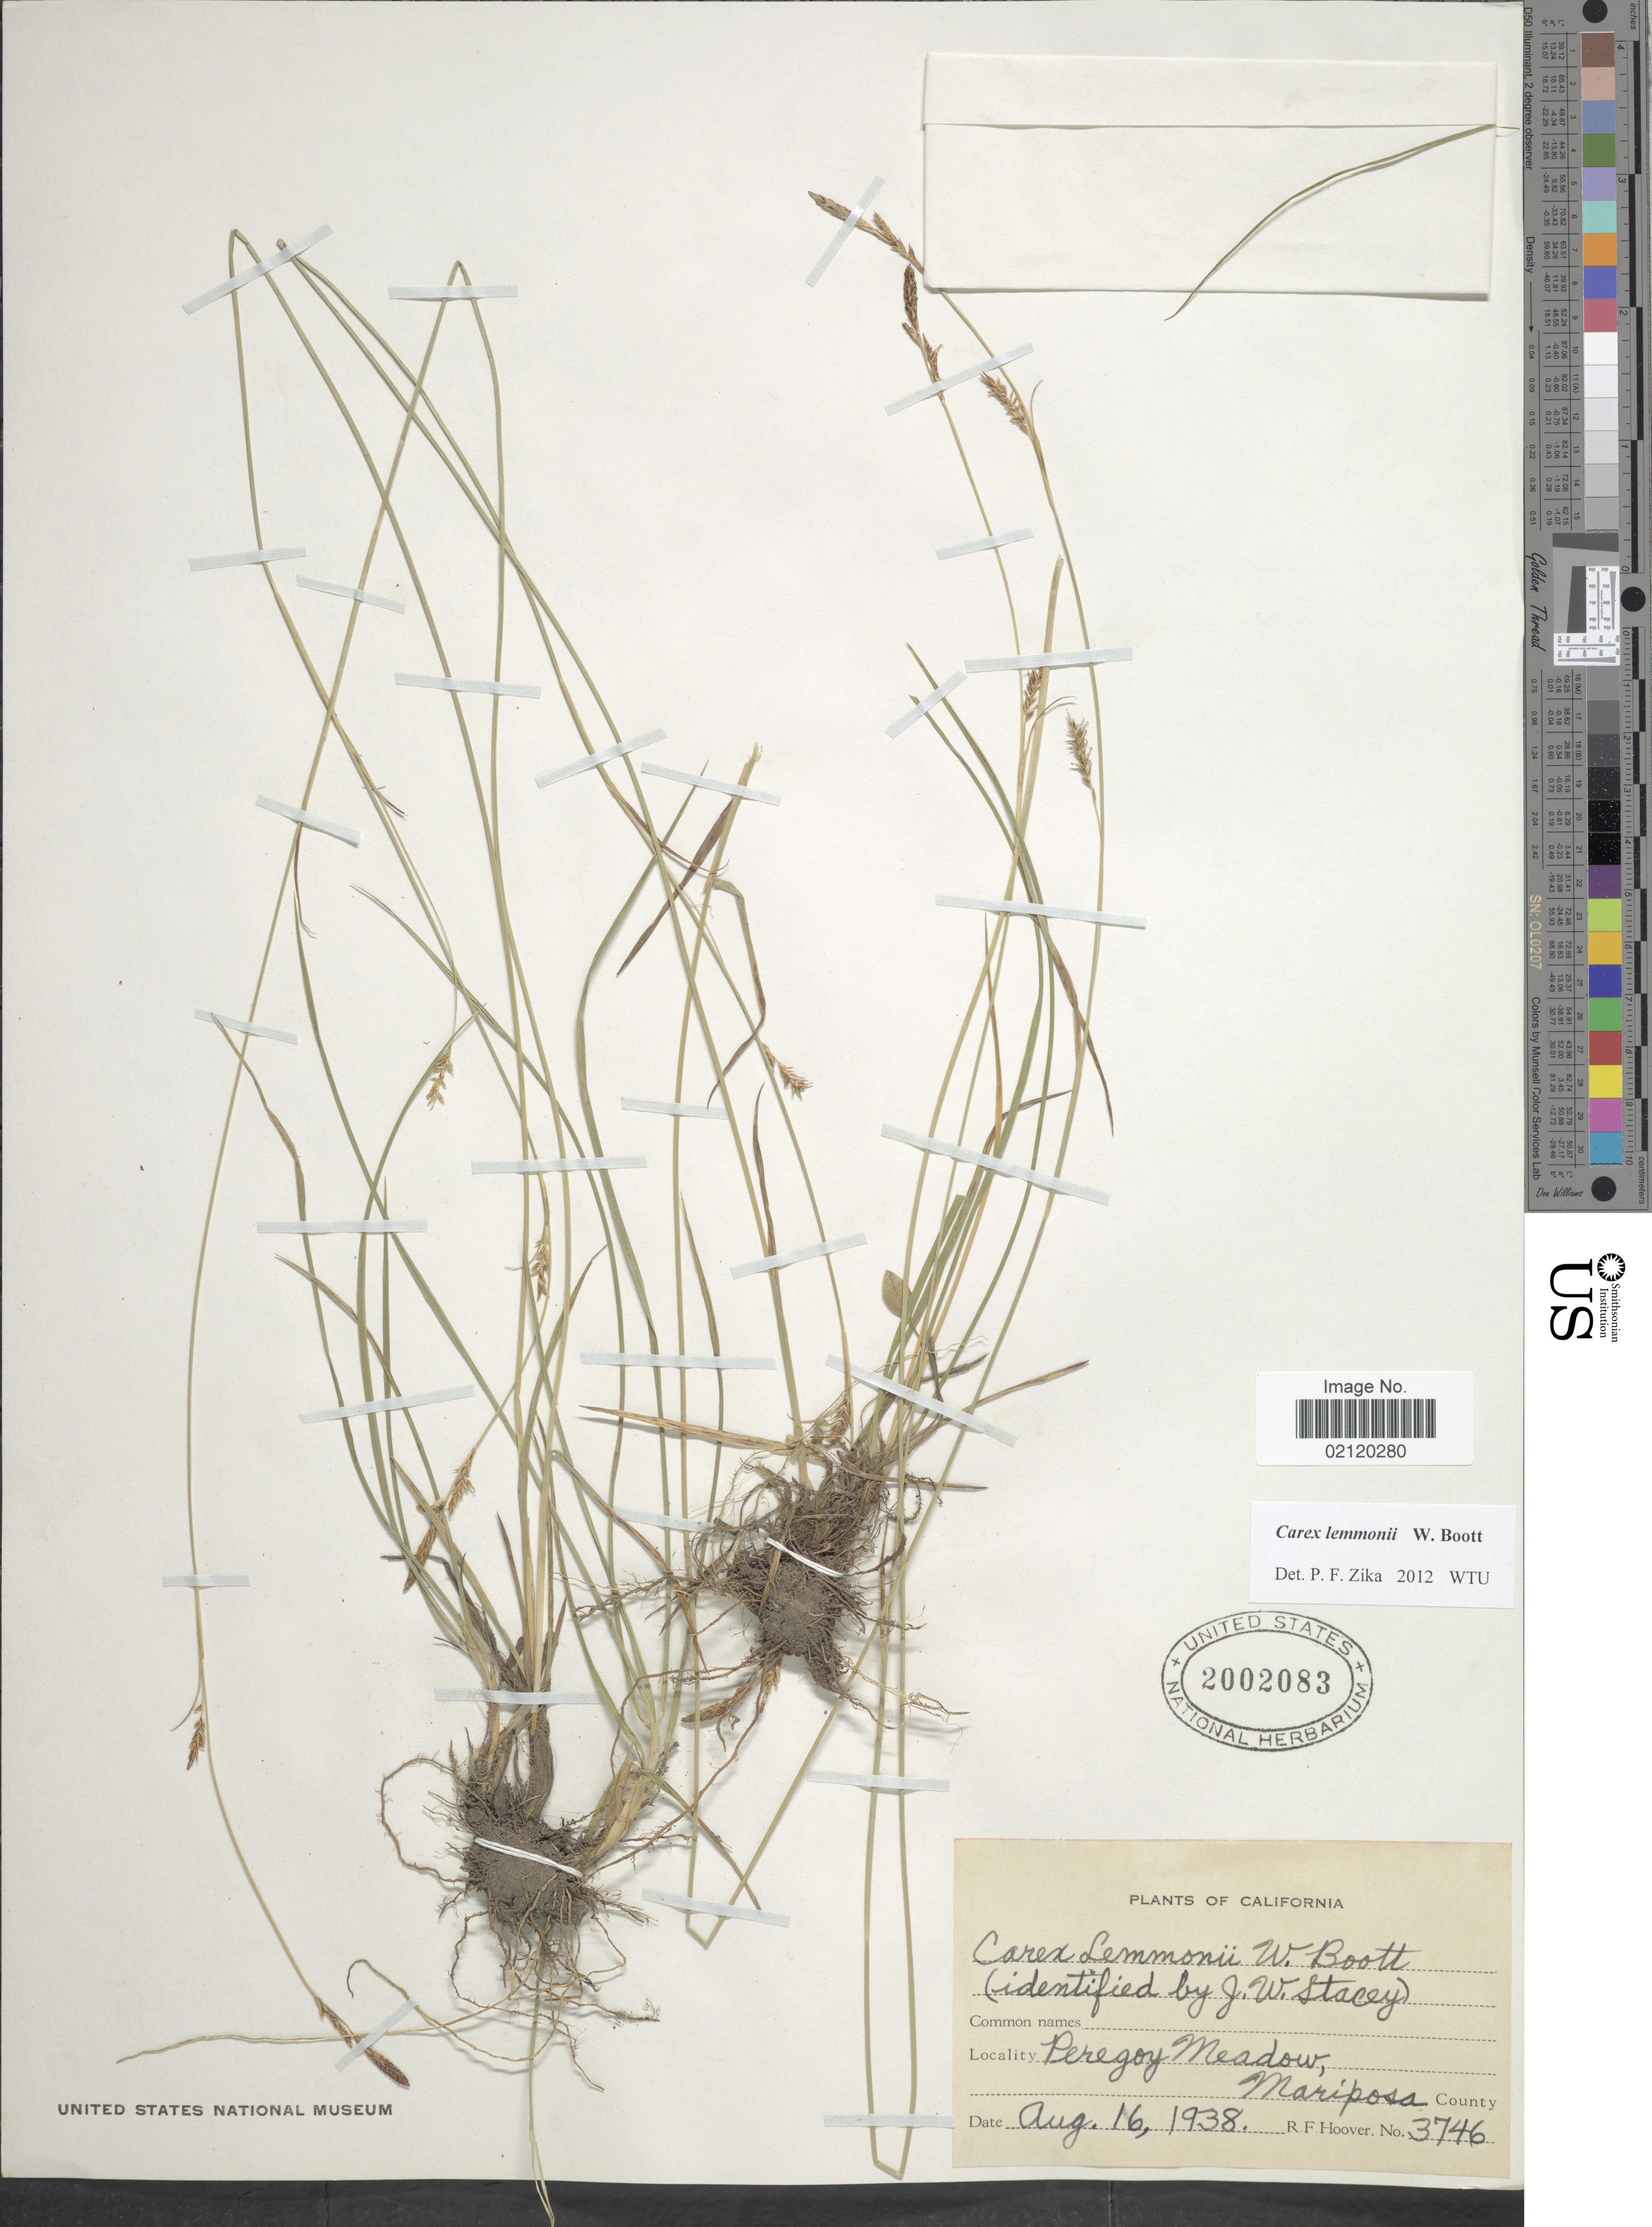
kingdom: Plantae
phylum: Tracheophyta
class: Liliopsida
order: Poales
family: Cyperaceae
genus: Carex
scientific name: Carex lemmonii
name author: W. Boott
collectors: R. F. Hoover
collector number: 3746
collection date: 1938-08-16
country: United States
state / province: California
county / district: Mariposa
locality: Peregoy Meadow, Mariposa County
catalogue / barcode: US 2002083